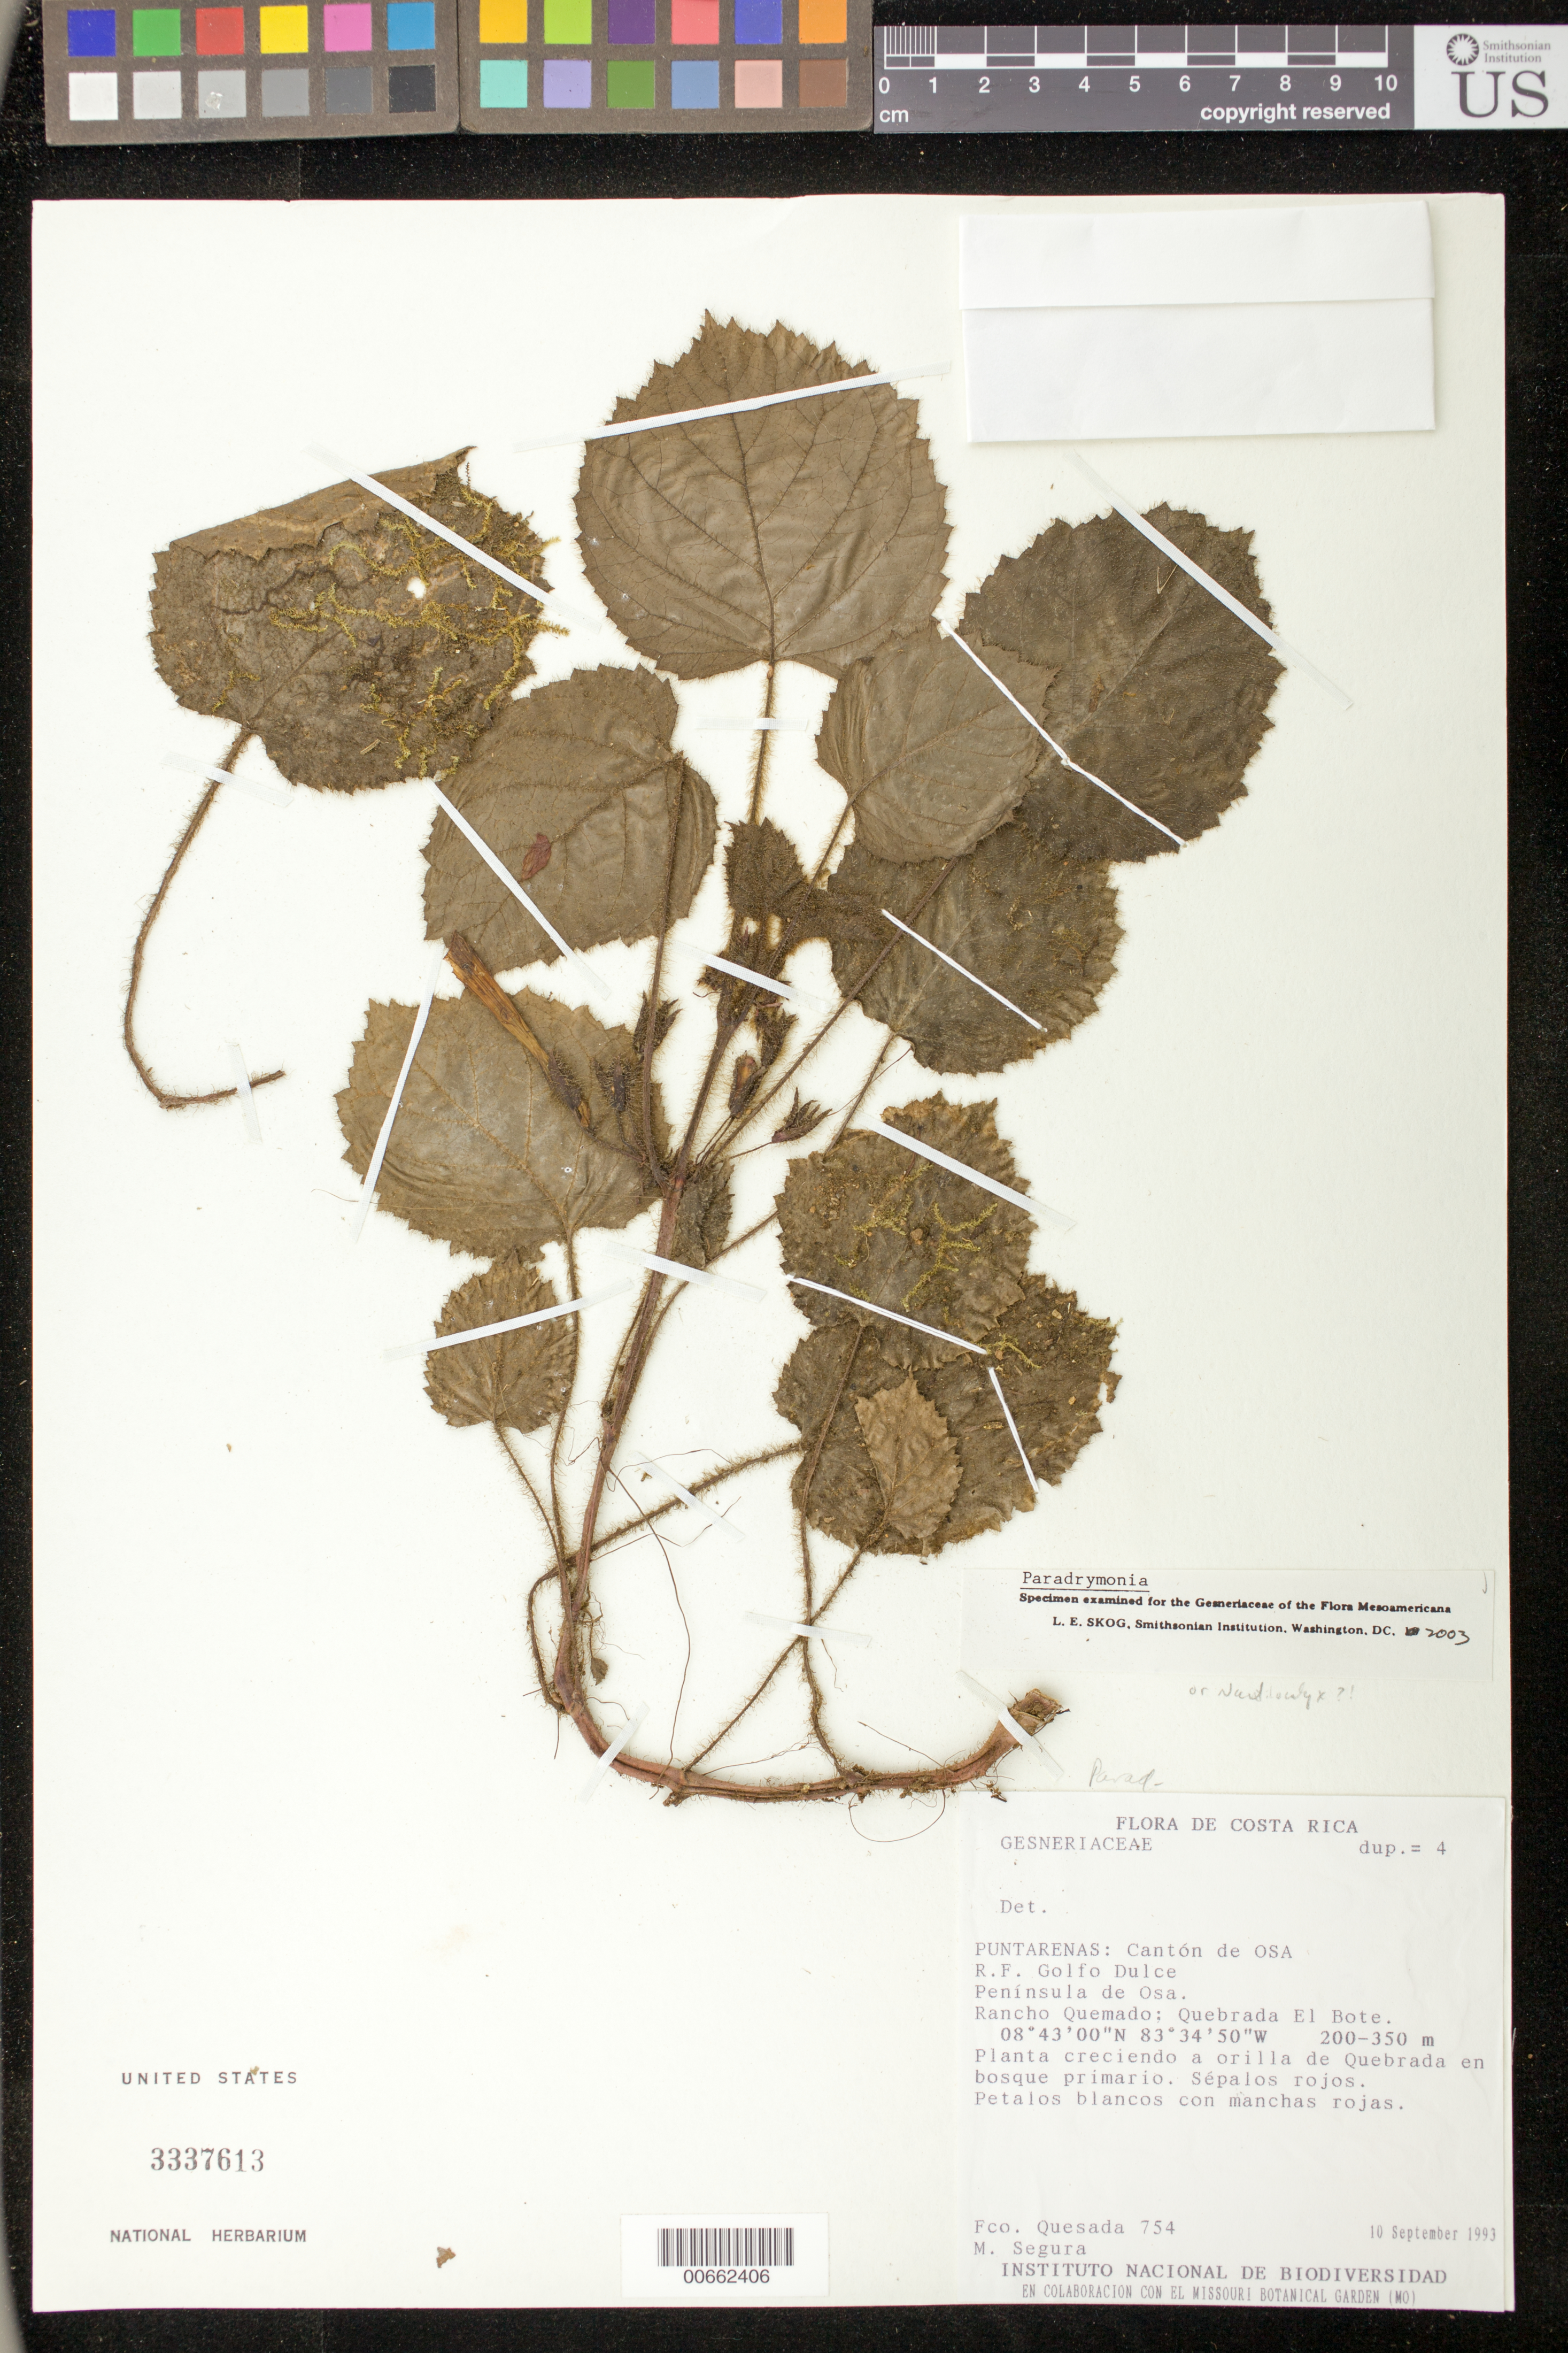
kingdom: Plantae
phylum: Tracheophyta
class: Magnoliopsida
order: Lamiales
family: Gesneriaceae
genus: Paradrymonia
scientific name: Paradrymonia sp.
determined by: Skog, Laurence E.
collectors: F. Quesada & M. Segura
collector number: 754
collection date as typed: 10 Sep 1993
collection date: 1993-09-10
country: Costa Rica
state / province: Puntarenas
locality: Cantón de Osa, R.F. Golfo Dulce, Península de Osa, Rancho Quemado: Quebrada el Bote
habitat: Creciendo a orilla de quebrada en bosque primario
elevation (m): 200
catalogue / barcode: US 3337613